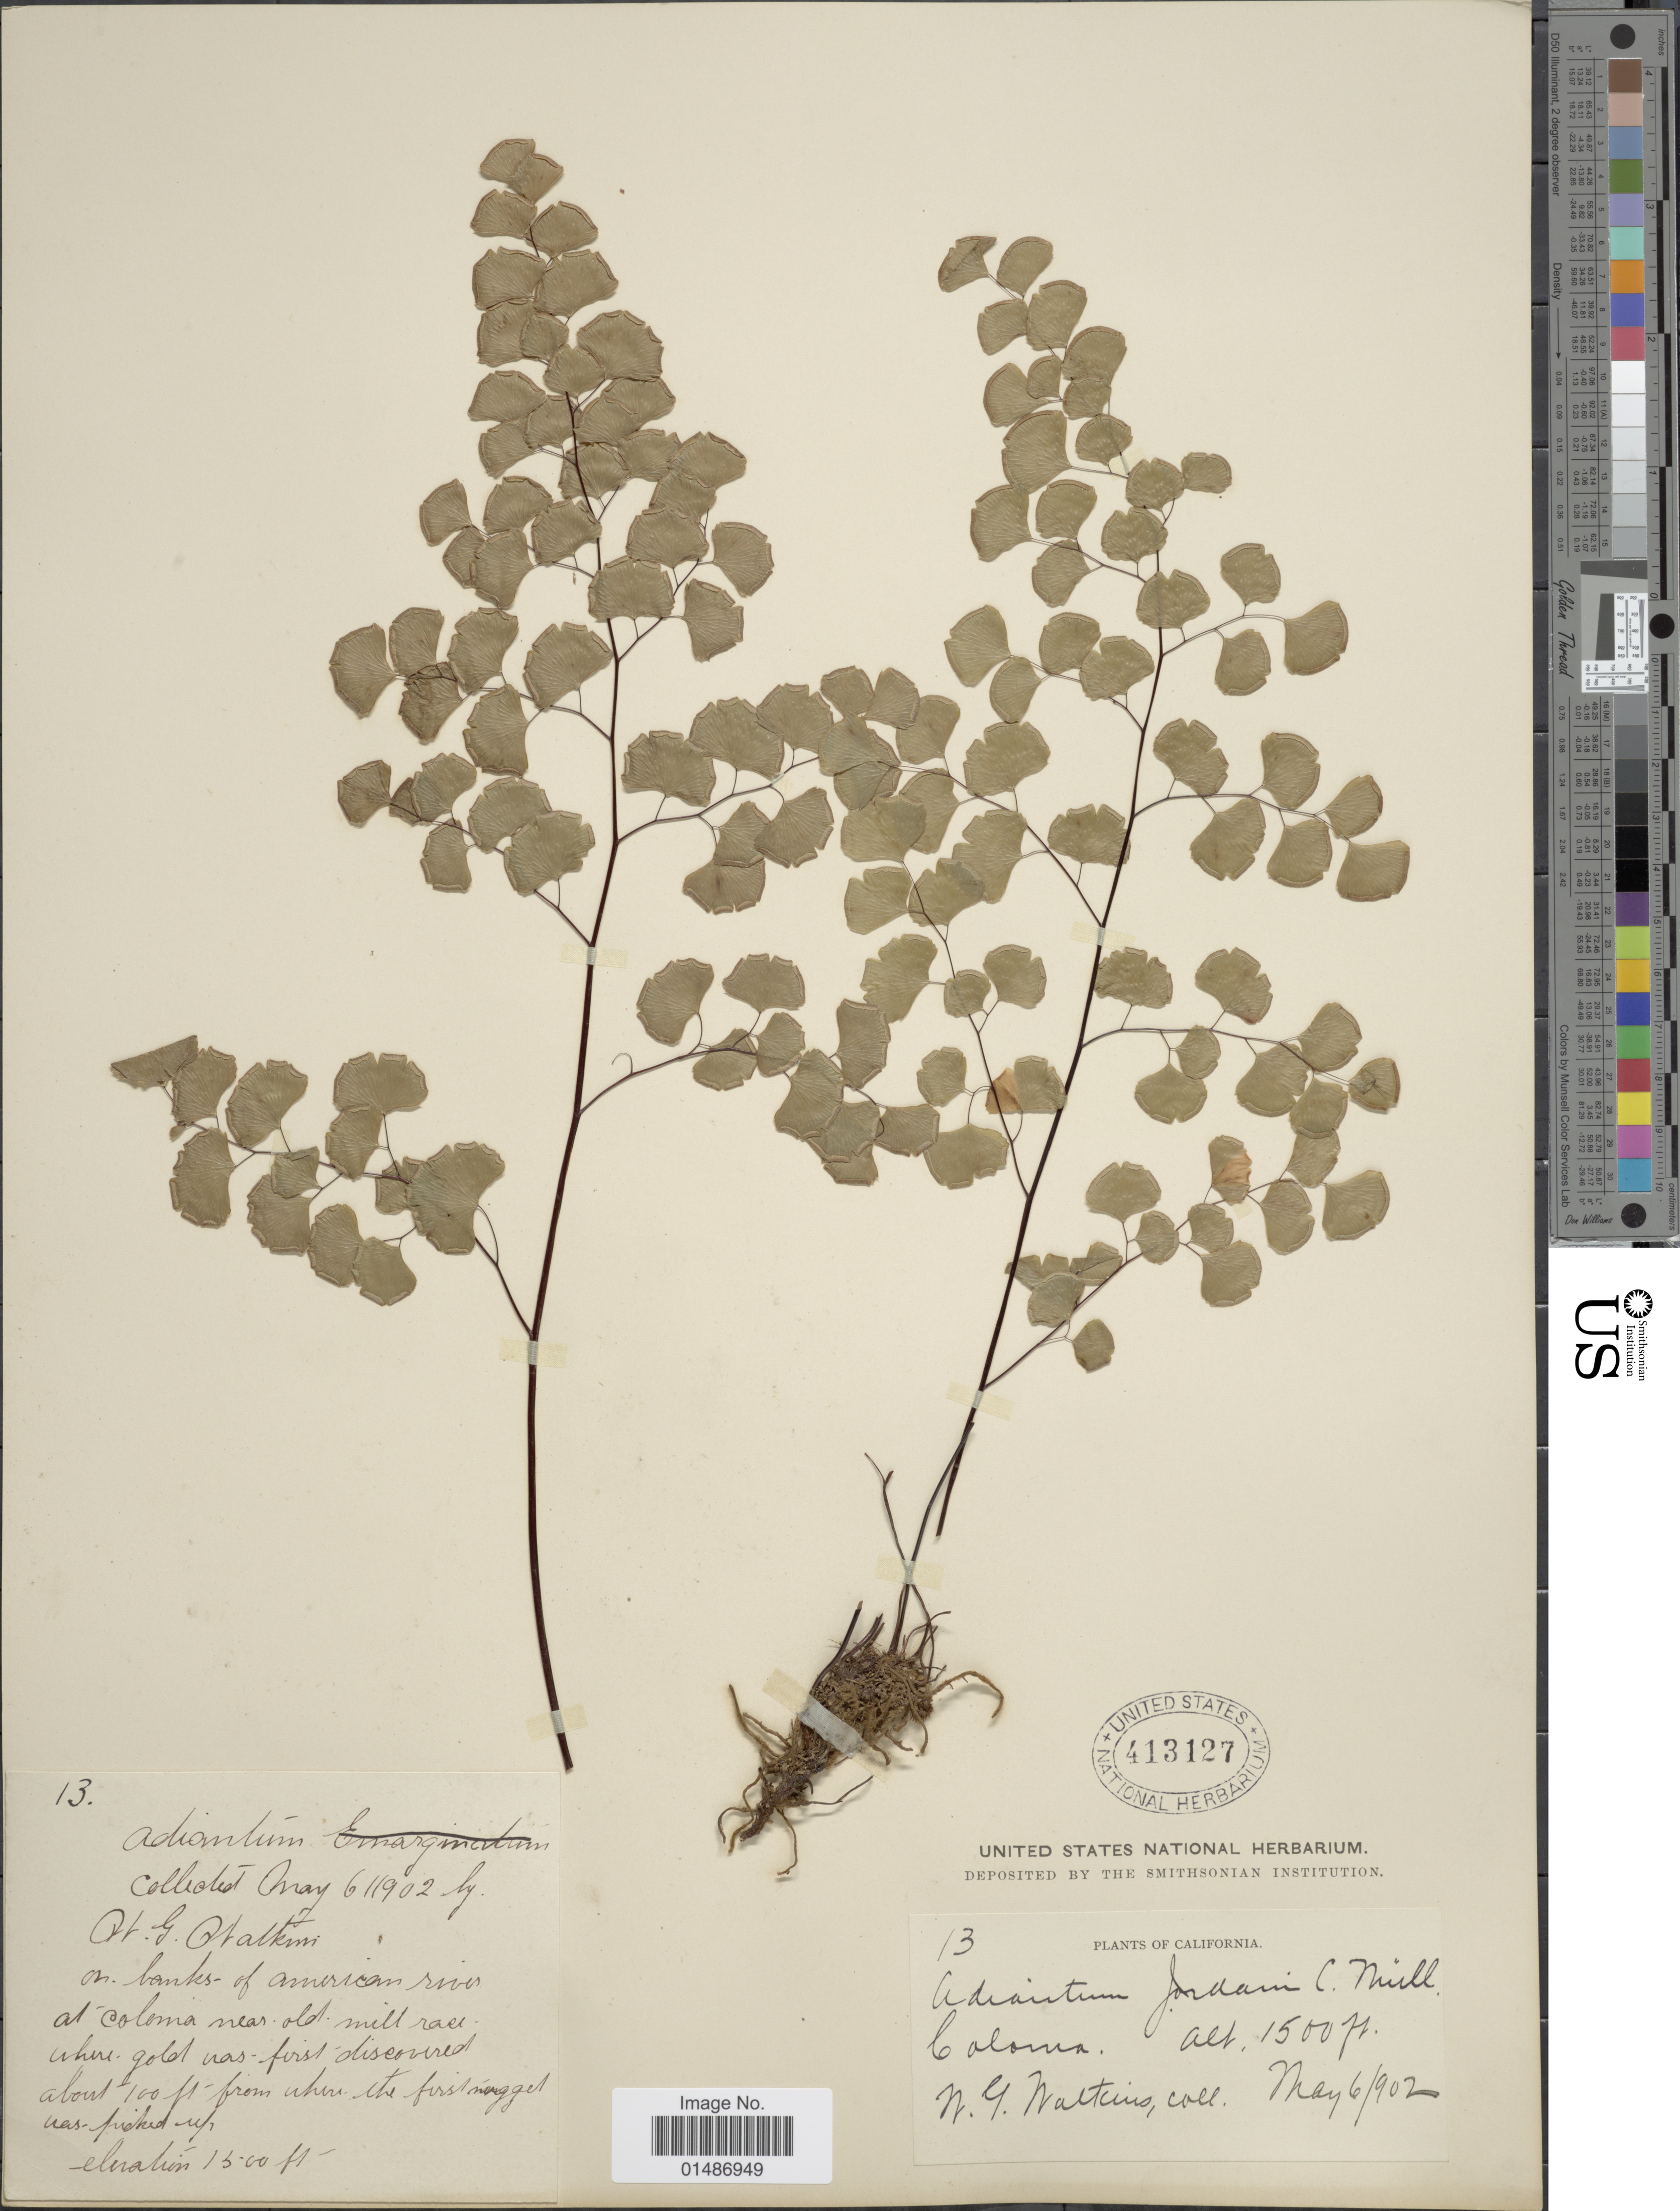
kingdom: Plantae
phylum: Tracheophyta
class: Polypodiopsida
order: Polypodiales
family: Pteridaceae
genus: Adiantum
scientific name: Adiantum jordanii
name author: C.H. Mull.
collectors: W. Watkins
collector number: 13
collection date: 1902-05-06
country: United States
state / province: California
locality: Coloma.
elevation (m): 457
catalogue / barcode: US 413127